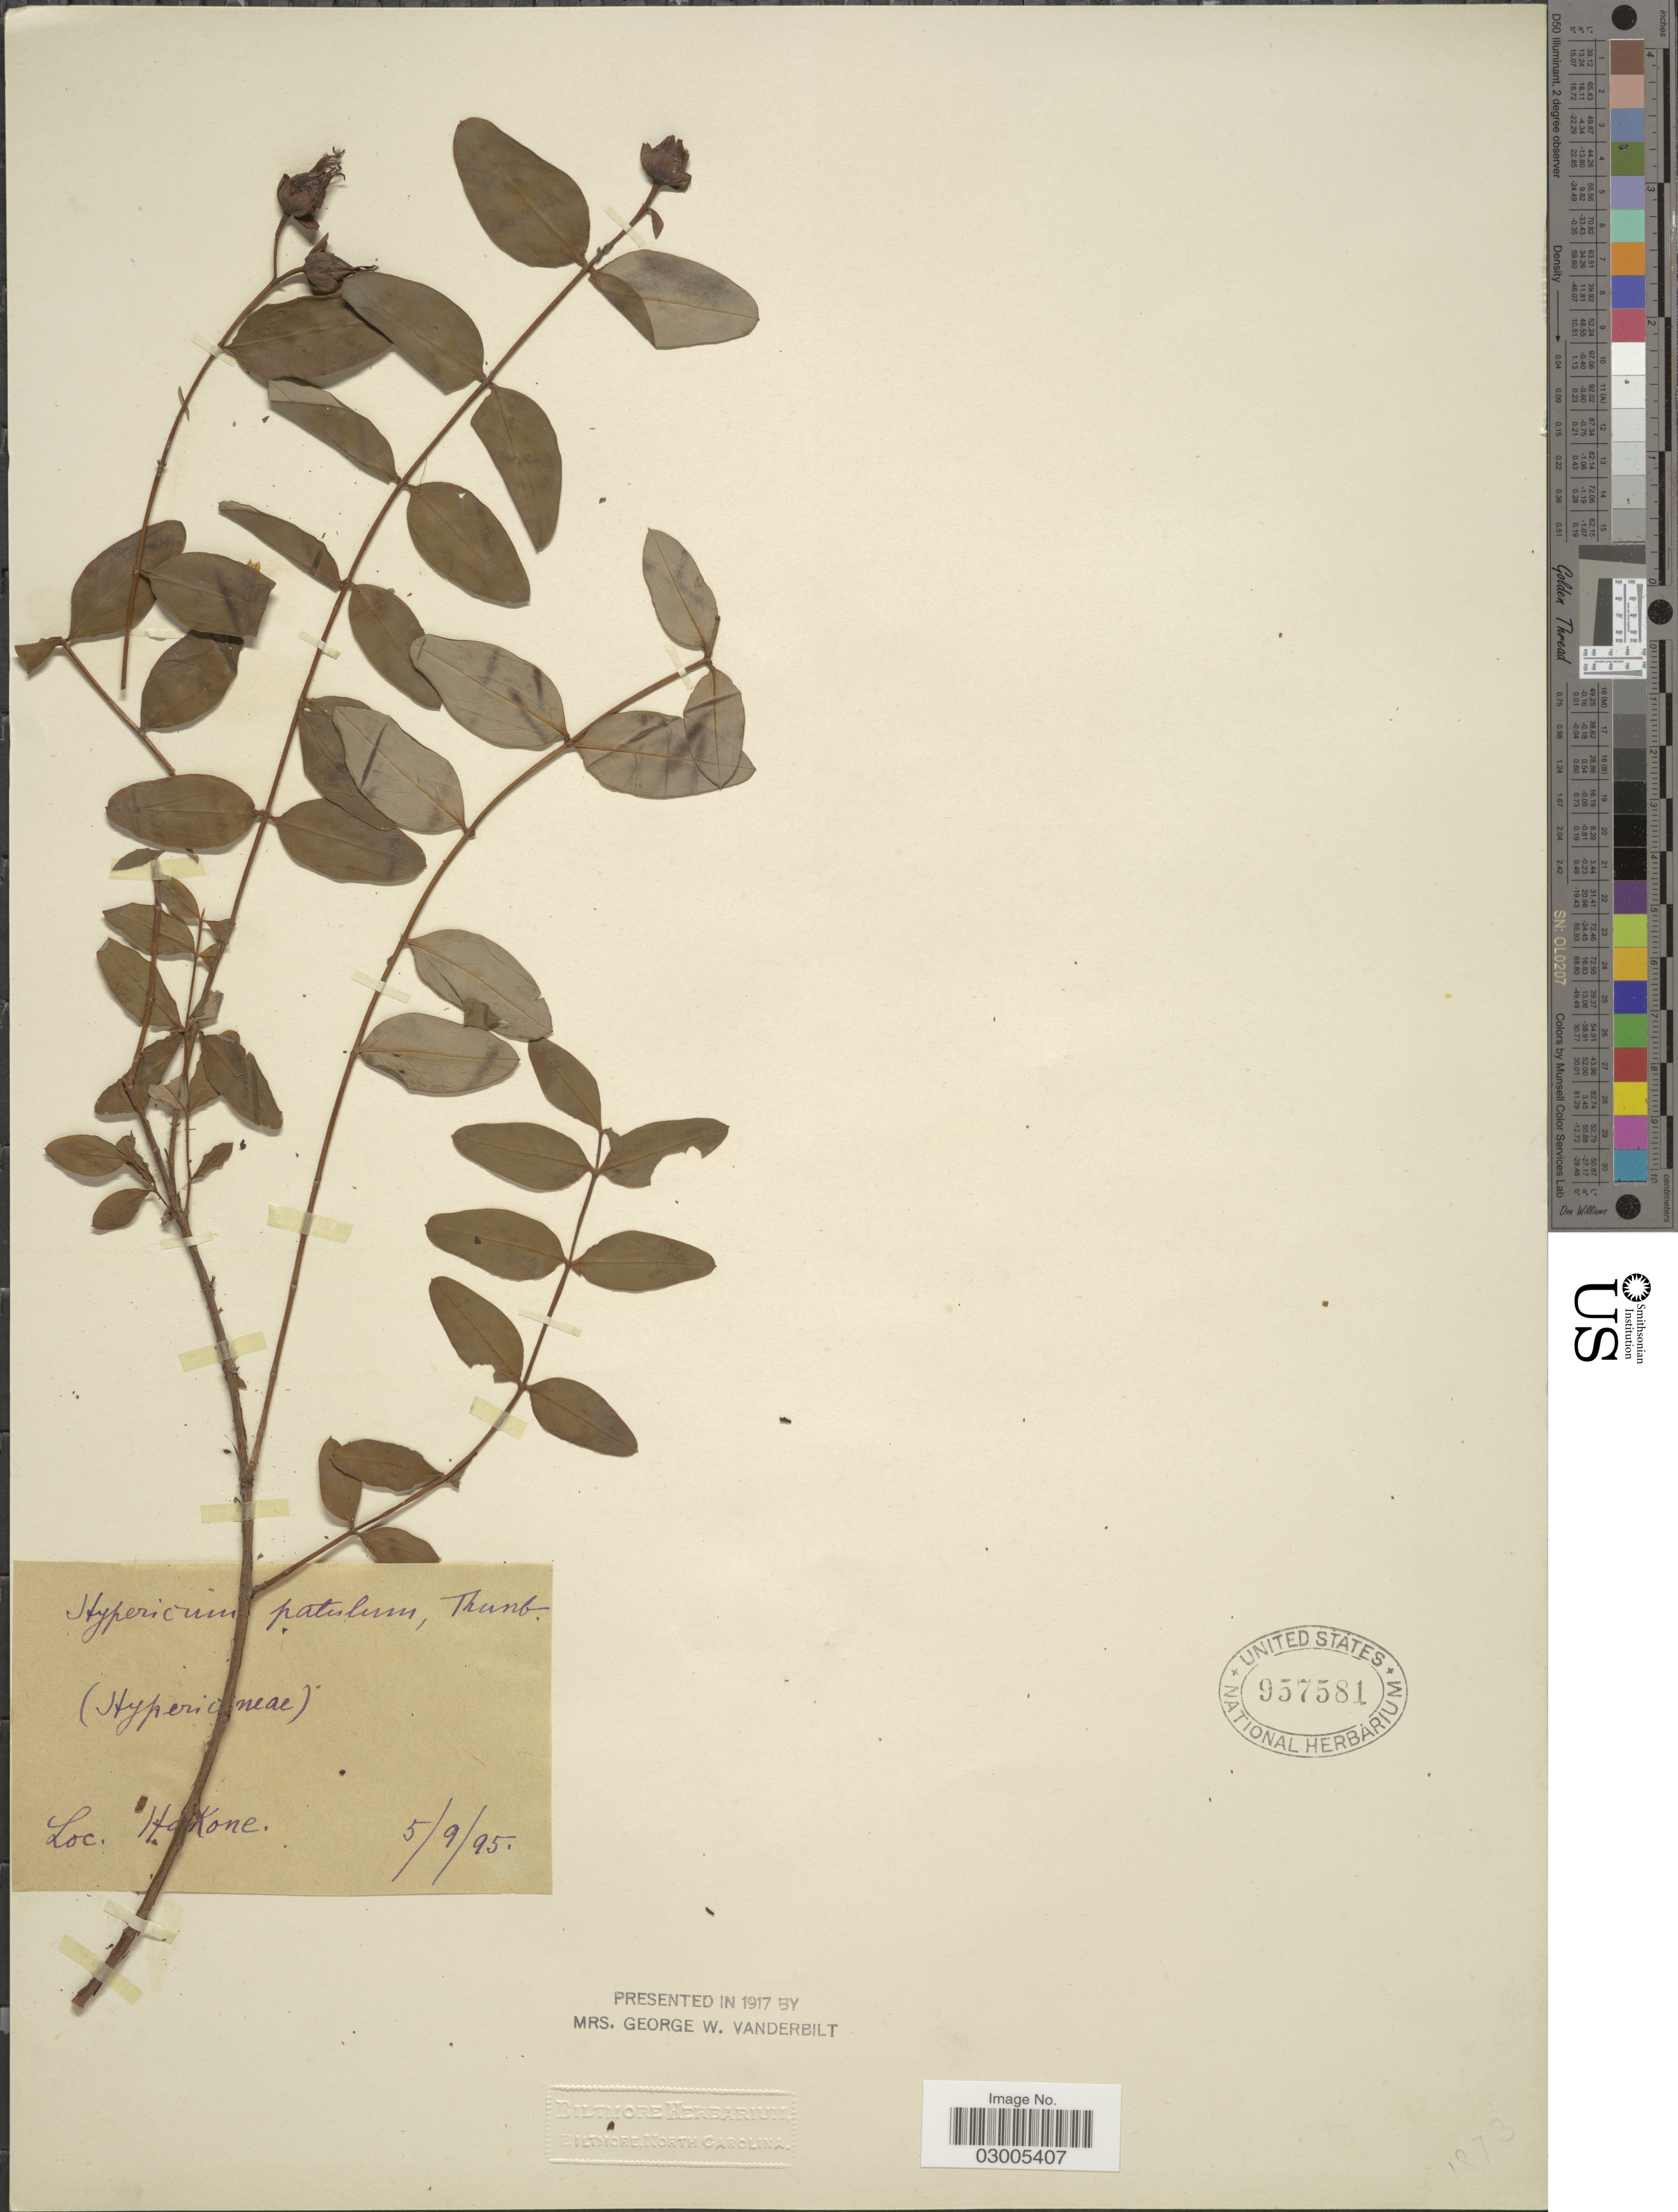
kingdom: Plantae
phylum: Tracheophyta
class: Magnoliopsida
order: Malpighiales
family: Hypericaceae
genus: Hypericum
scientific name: Hypericum patulum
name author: Thunb.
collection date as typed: Transcribed d/m/y: 5/9/95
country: Japan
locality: Hakone.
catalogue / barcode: US 957581